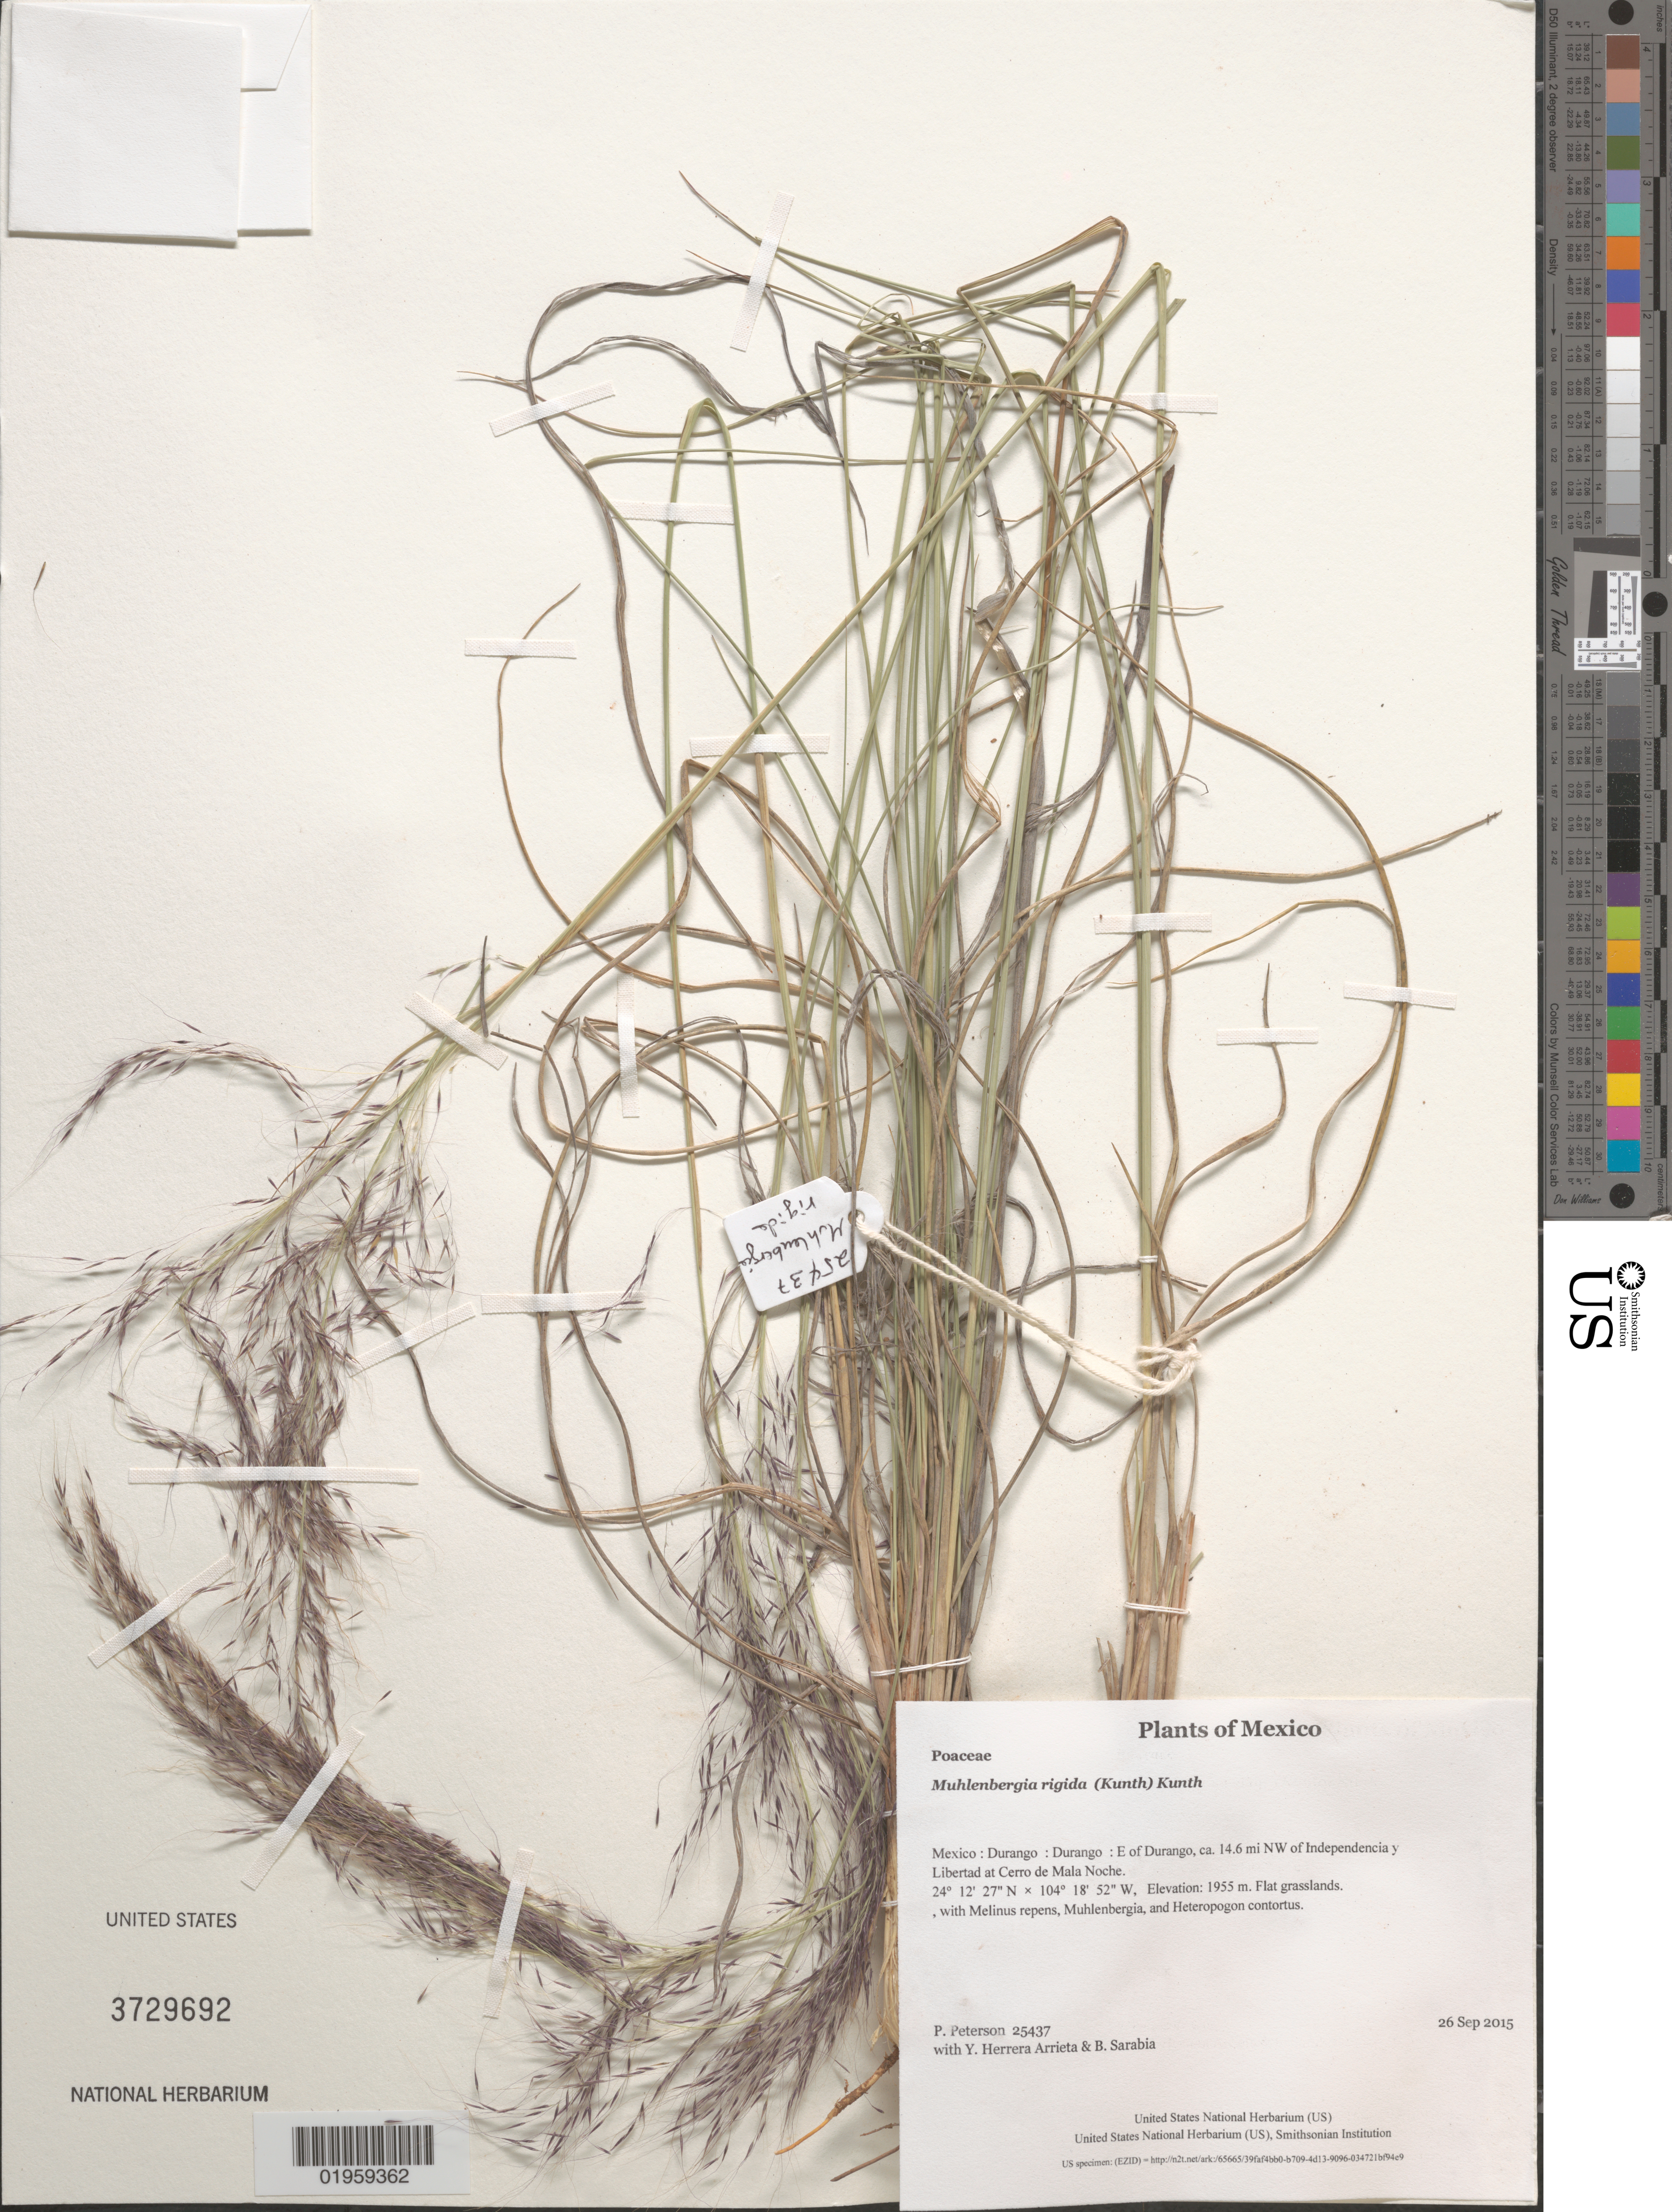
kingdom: Plantae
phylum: Tracheophyta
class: Liliopsida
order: Poales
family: Poaceae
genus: Muhlenbergia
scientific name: Muhlenbergia rigida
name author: (Kunth) Kunth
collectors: P. M. Peterson, Y. Herrera Arrieta & B. Sarabia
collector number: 25437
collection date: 2015-09-26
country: Mexico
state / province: Durango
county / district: Durango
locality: E of Durango, ca. 14.6 mi NW of Independencia y Libertad at Cerro de Mala Noche.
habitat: Flat grasslands.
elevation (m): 1955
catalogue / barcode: US 3729692